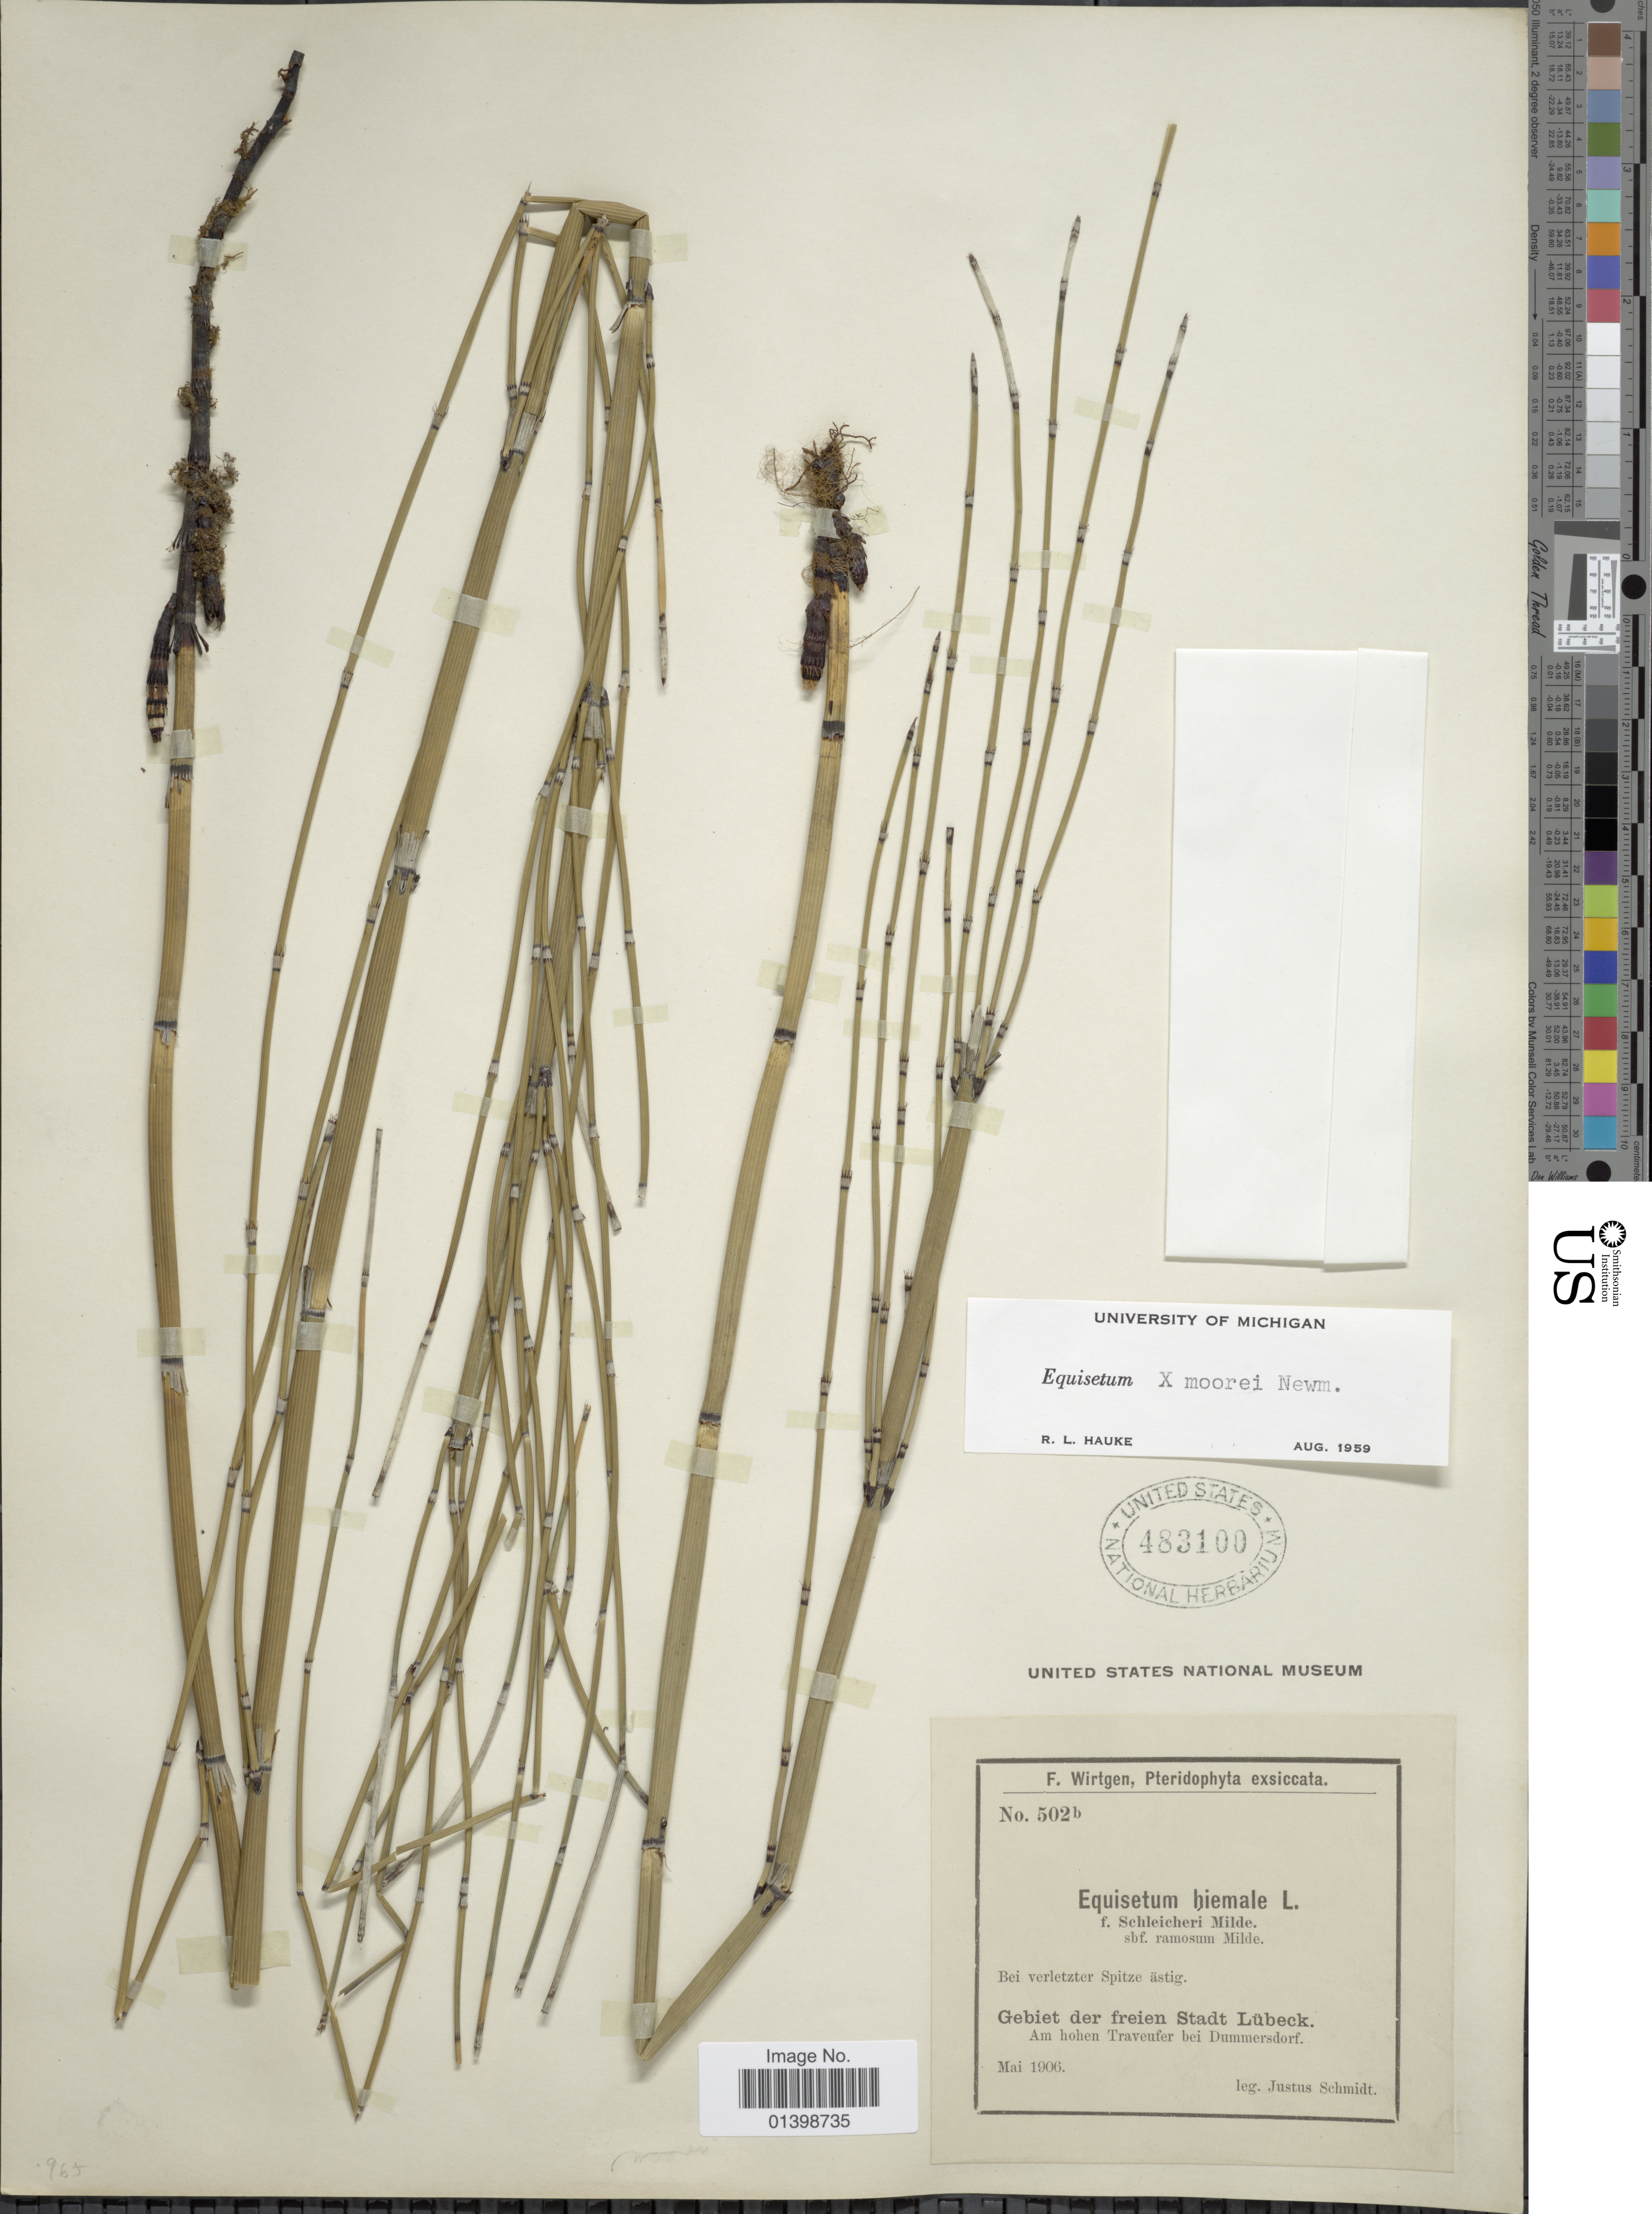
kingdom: Plantae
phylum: Tracheophyta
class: Polypodiopsida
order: Equisetales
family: Equisetaceae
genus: Equisetum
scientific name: Equisetum moorei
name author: Newman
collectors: J. Schmidt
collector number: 502b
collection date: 1906-05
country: Germany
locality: Bei verletzter Spitze ästig, gebiet der freien Stadt Lübeck. Am hohen Traveufer beu Dummersdorf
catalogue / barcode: US 483100